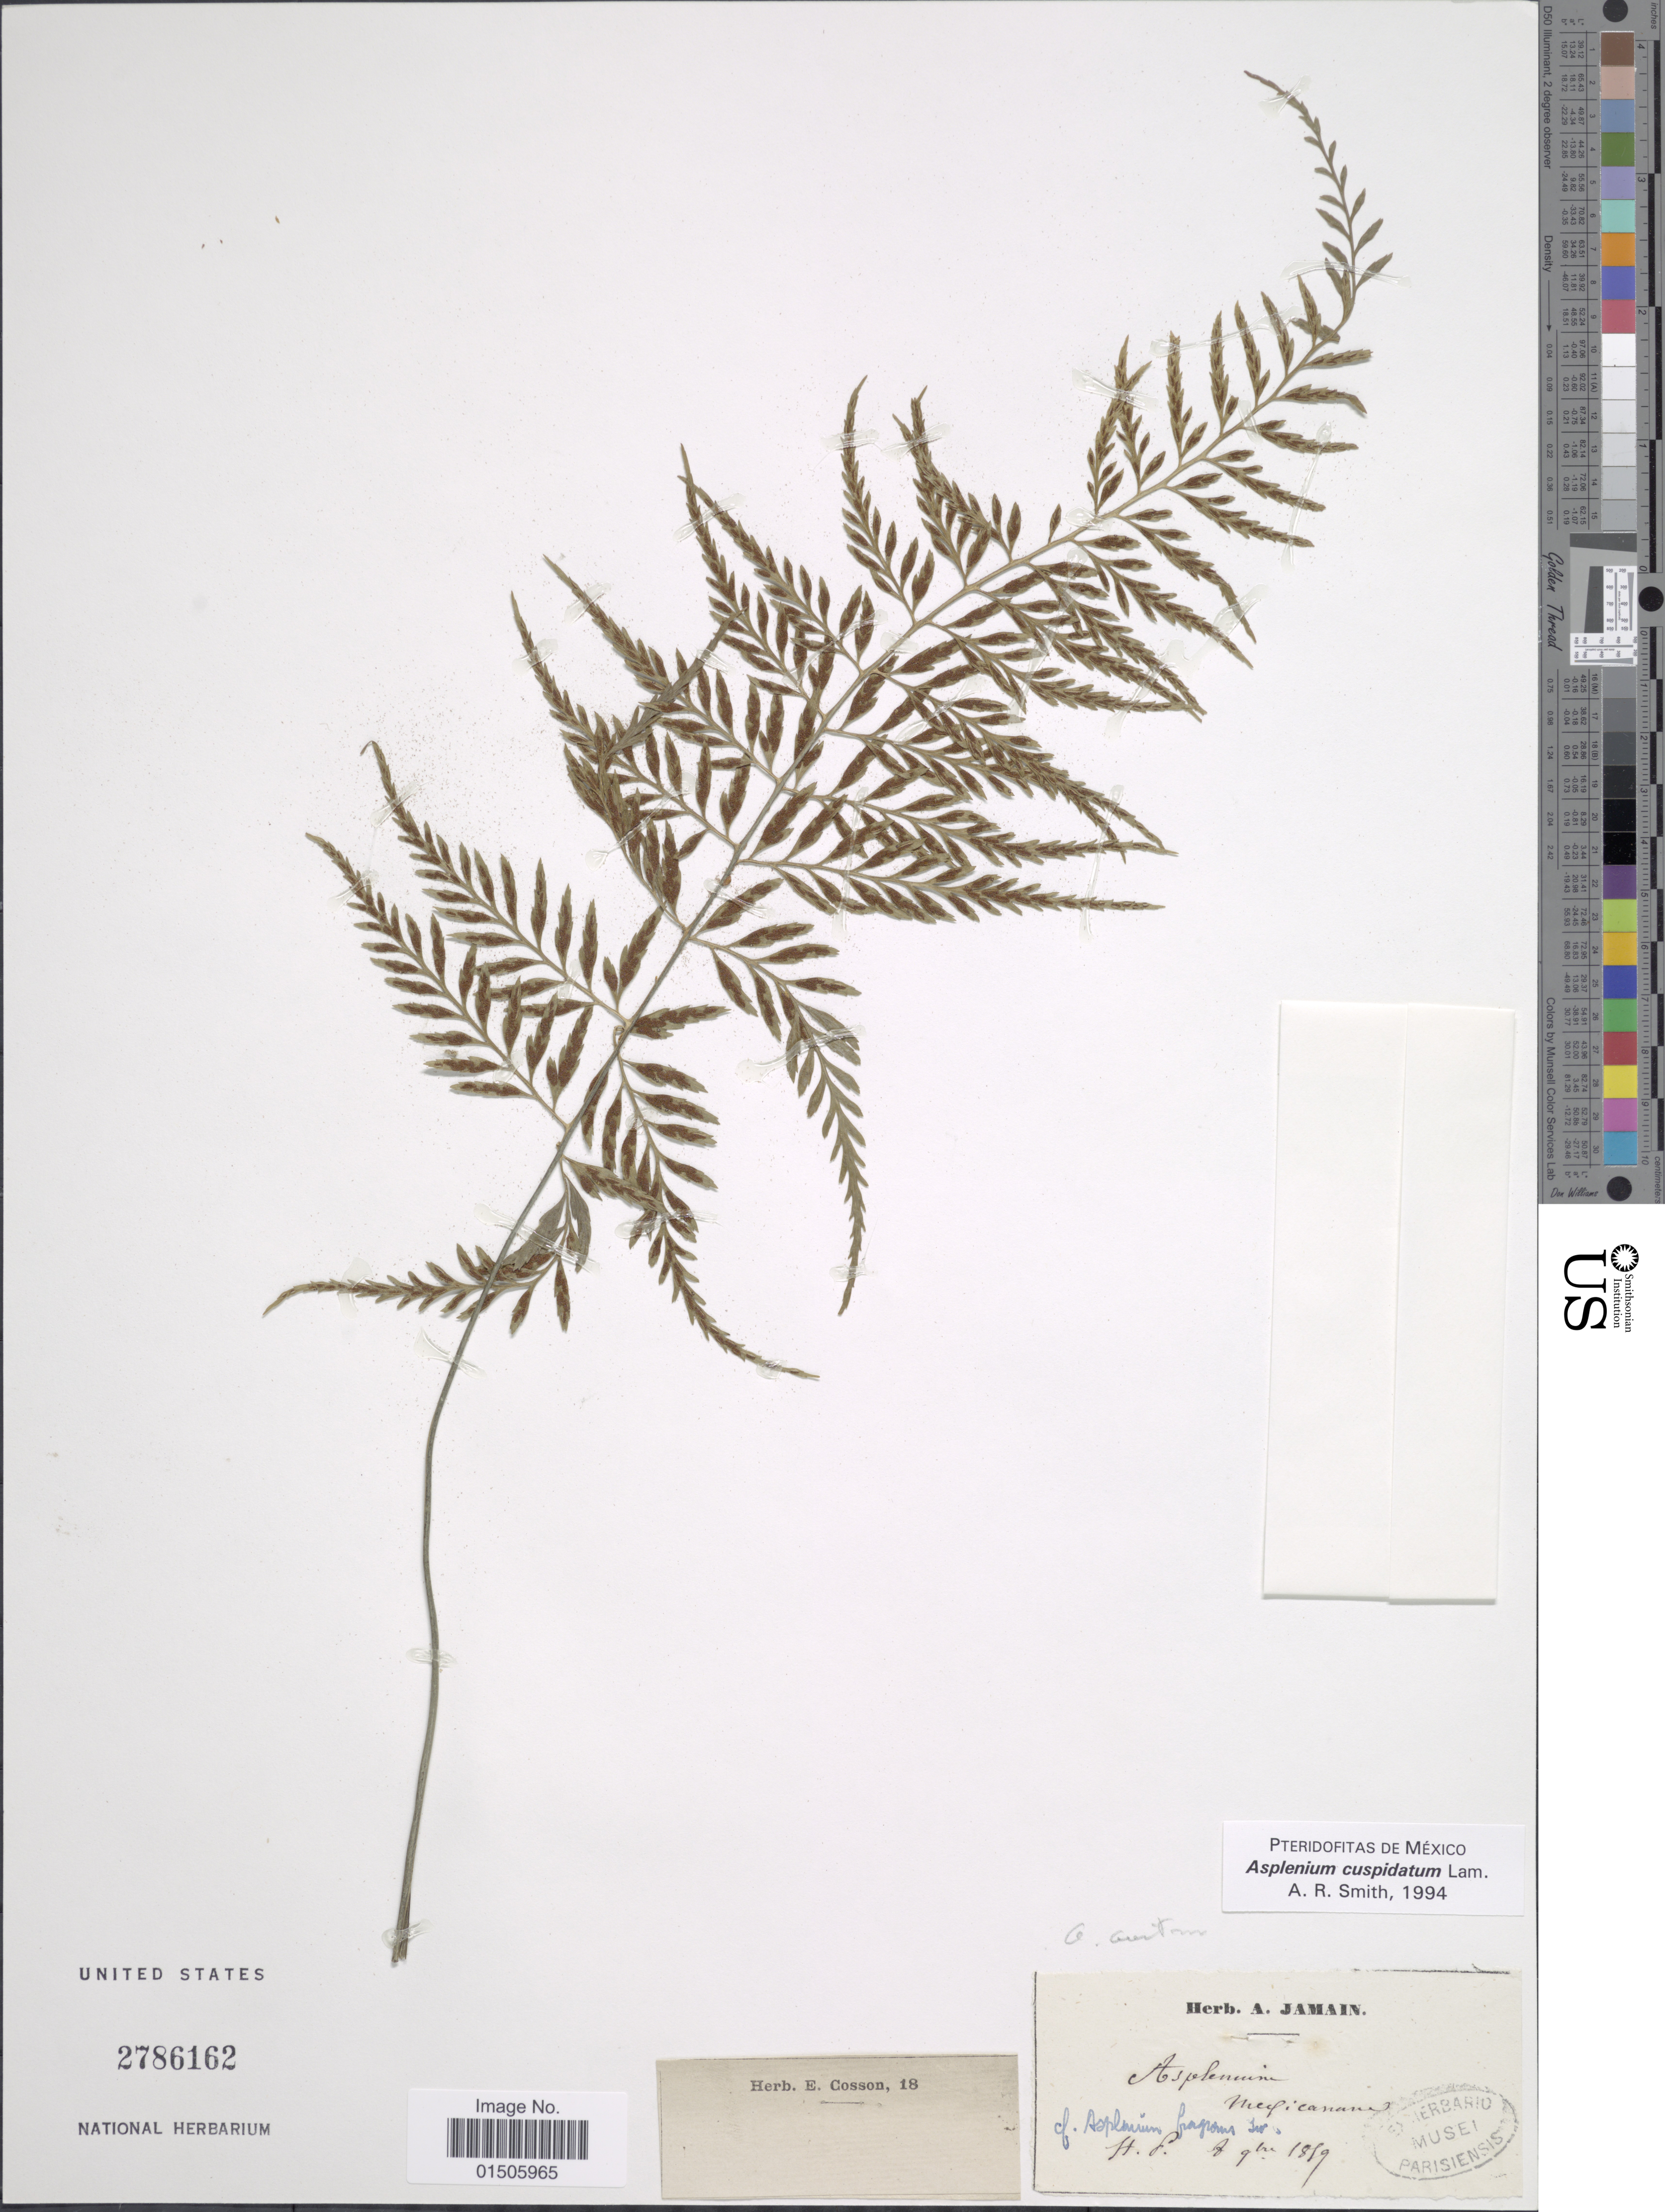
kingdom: Plantae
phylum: Tracheophyta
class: Polypodiopsida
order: Polypodiales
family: Aspleniaceae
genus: Asplenium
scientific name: Asplenium cuspidatum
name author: Lam.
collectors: ex herb. A. Jamain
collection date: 1889-11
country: Mexico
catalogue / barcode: US 2786162